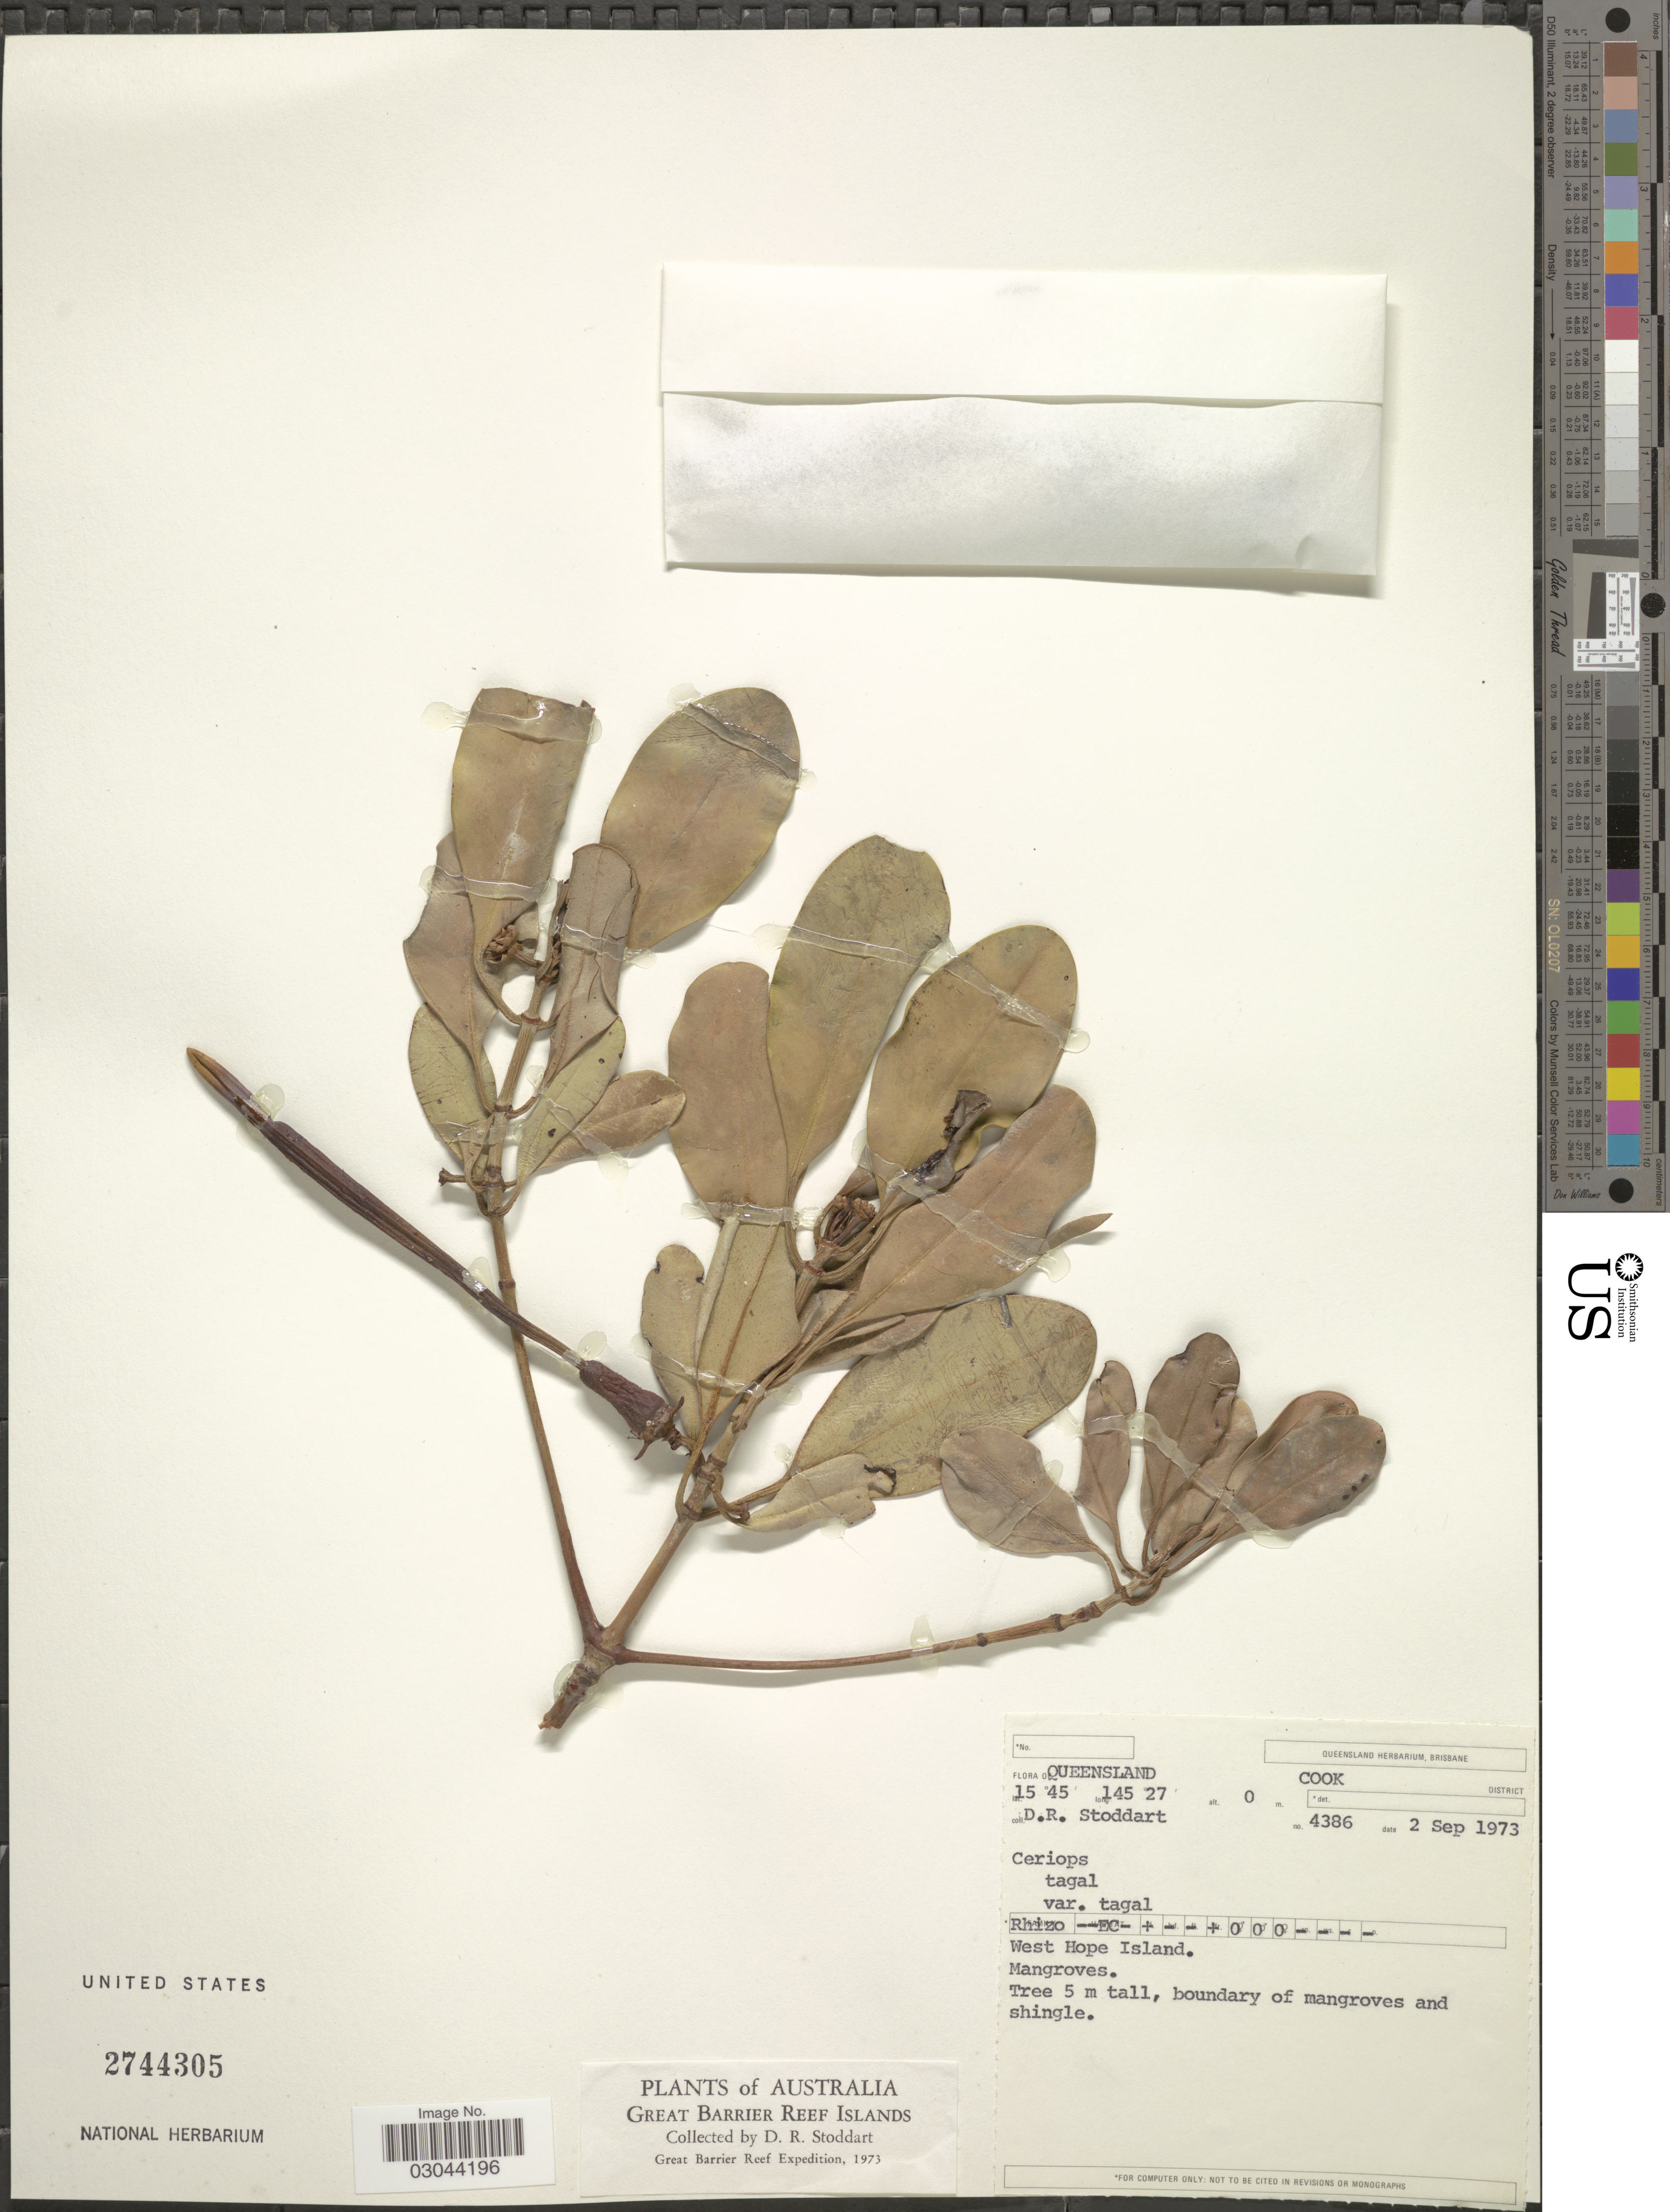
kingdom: Plantae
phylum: Tracheophyta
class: Magnoliopsida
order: Malpighiales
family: Rhizophoraceae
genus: Ceriops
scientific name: Ceriops tagal var. tagal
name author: (Perr.) C.B. Rob.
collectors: D. R. Stoddart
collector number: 4386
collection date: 1973-09-02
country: Australia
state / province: Queensland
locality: Cook District. West Hope Island. Mangroves. Great Barrier Reef Islands.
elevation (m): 0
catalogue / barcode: US 2744305